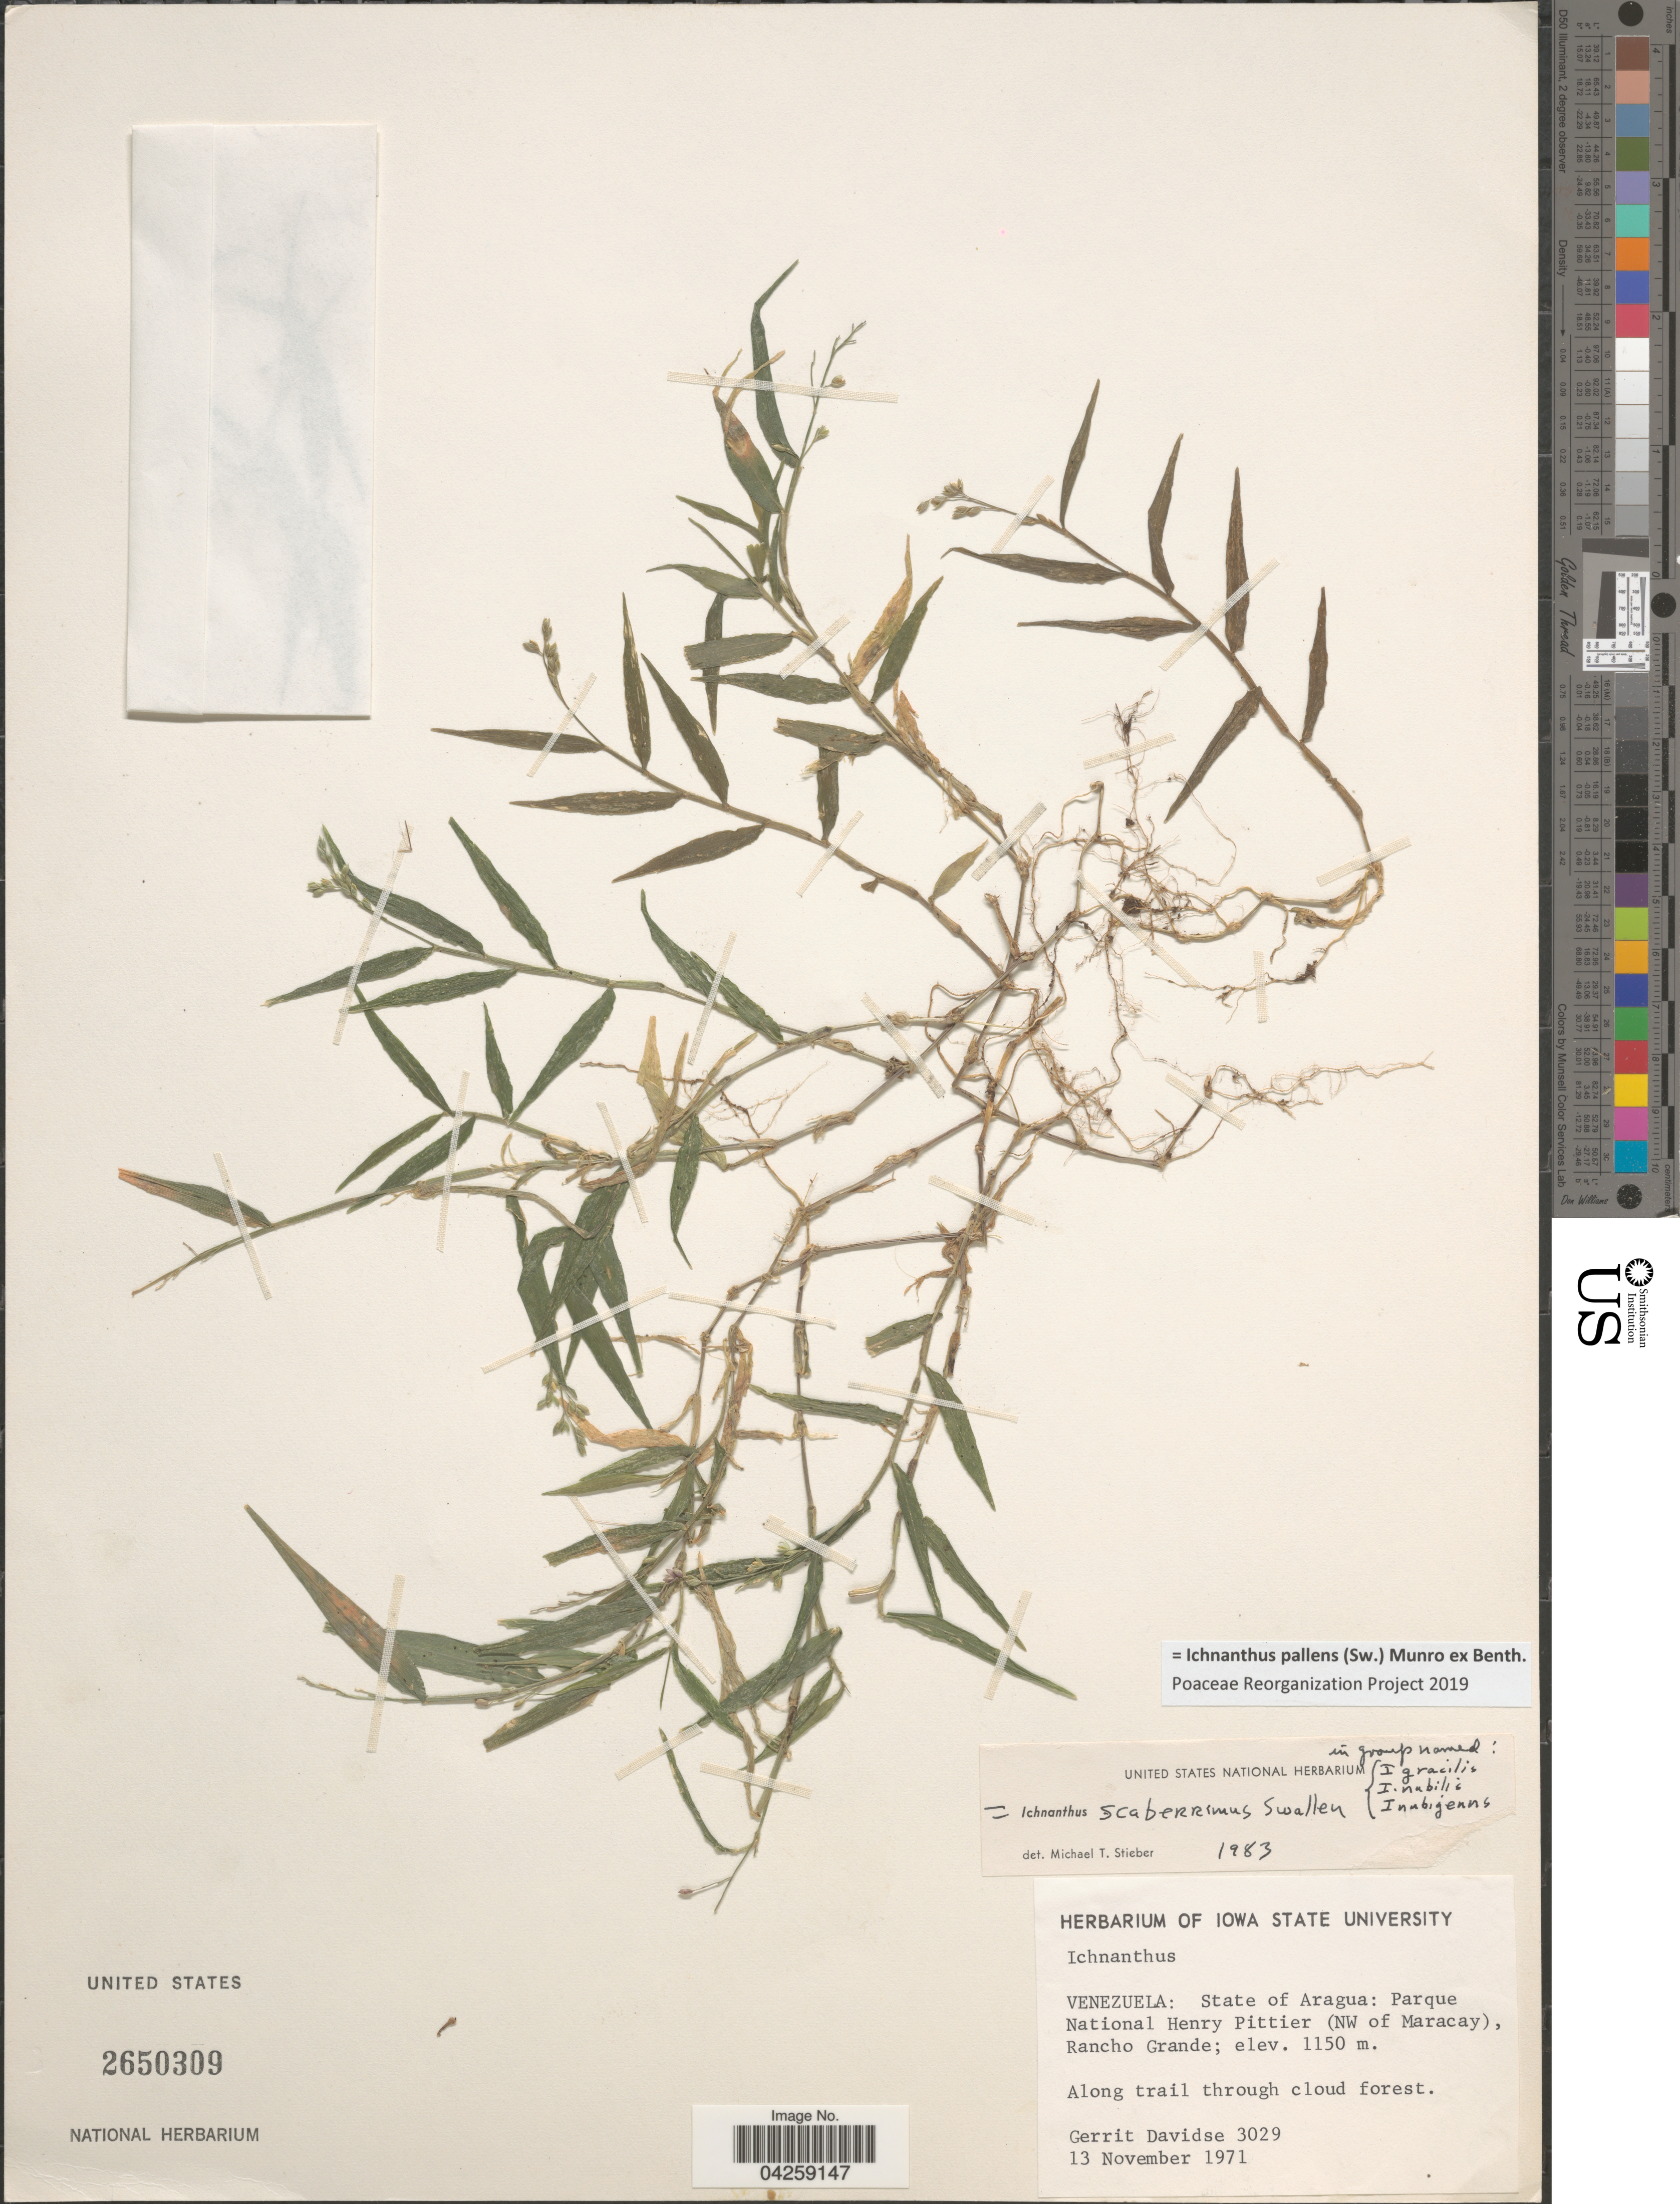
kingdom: Plantae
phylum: Tracheophyta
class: Liliopsida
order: Poales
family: Poaceae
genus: Ichnanthus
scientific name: Ichnanthus pallens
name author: (Sw.) Munro ex Benth.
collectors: G. Davidse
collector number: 3029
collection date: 1971-11-13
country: Venezuela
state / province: Aragua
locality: Parque National Henry Pittier (NW of Maracay), Rancho Grande. Along trail through cloud forest.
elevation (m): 1150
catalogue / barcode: US 2650309